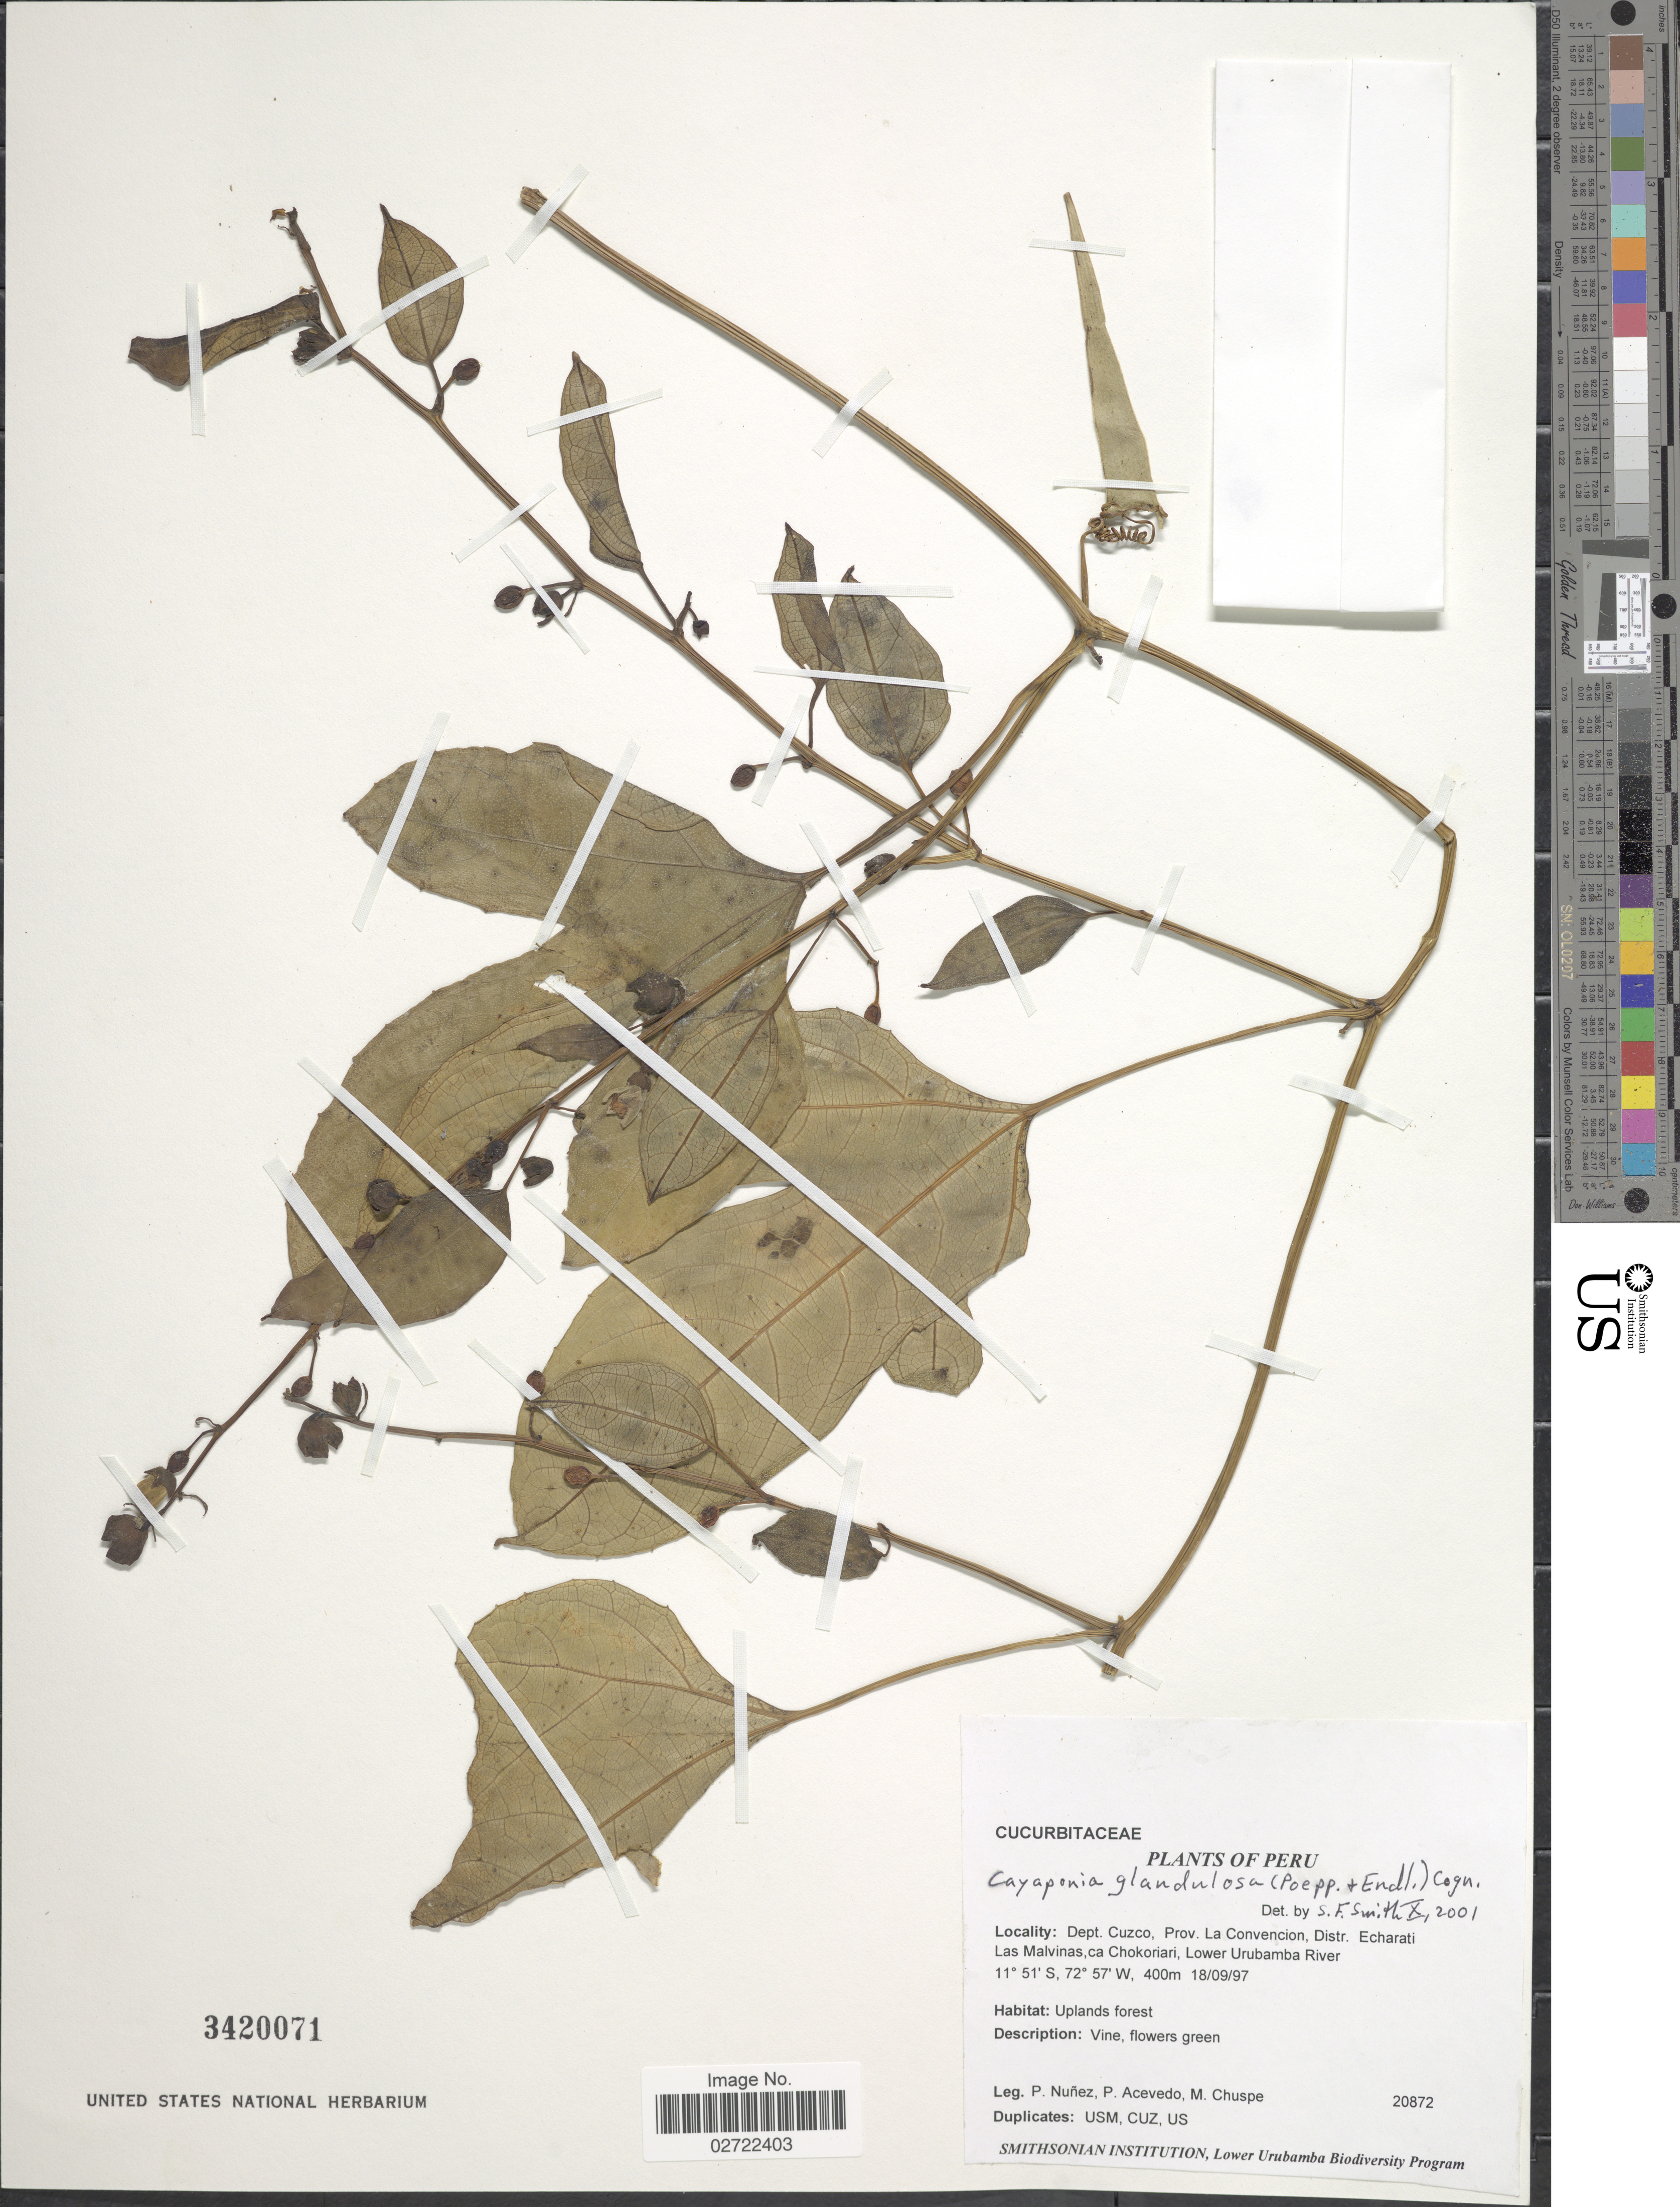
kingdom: Plantae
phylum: Tracheophyta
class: Magnoliopsida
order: Cucurbitales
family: Cucurbitaceae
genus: Cayaponia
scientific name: Cayaponia glandulosa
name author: (Poepp. & Endl.) Cogn.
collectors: P. Nuñez V., P. Acevedo-Rodr. & M. Chuspe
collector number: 20872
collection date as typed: Transcribed d/m/y: 18/9/97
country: Peru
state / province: Cusco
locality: Dept. Cuzco, Prov. La Convencion, Distr. Echarati Las Malvinas, ca Chokoriari, lower Urubamba River.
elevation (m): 400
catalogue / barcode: US 3420071